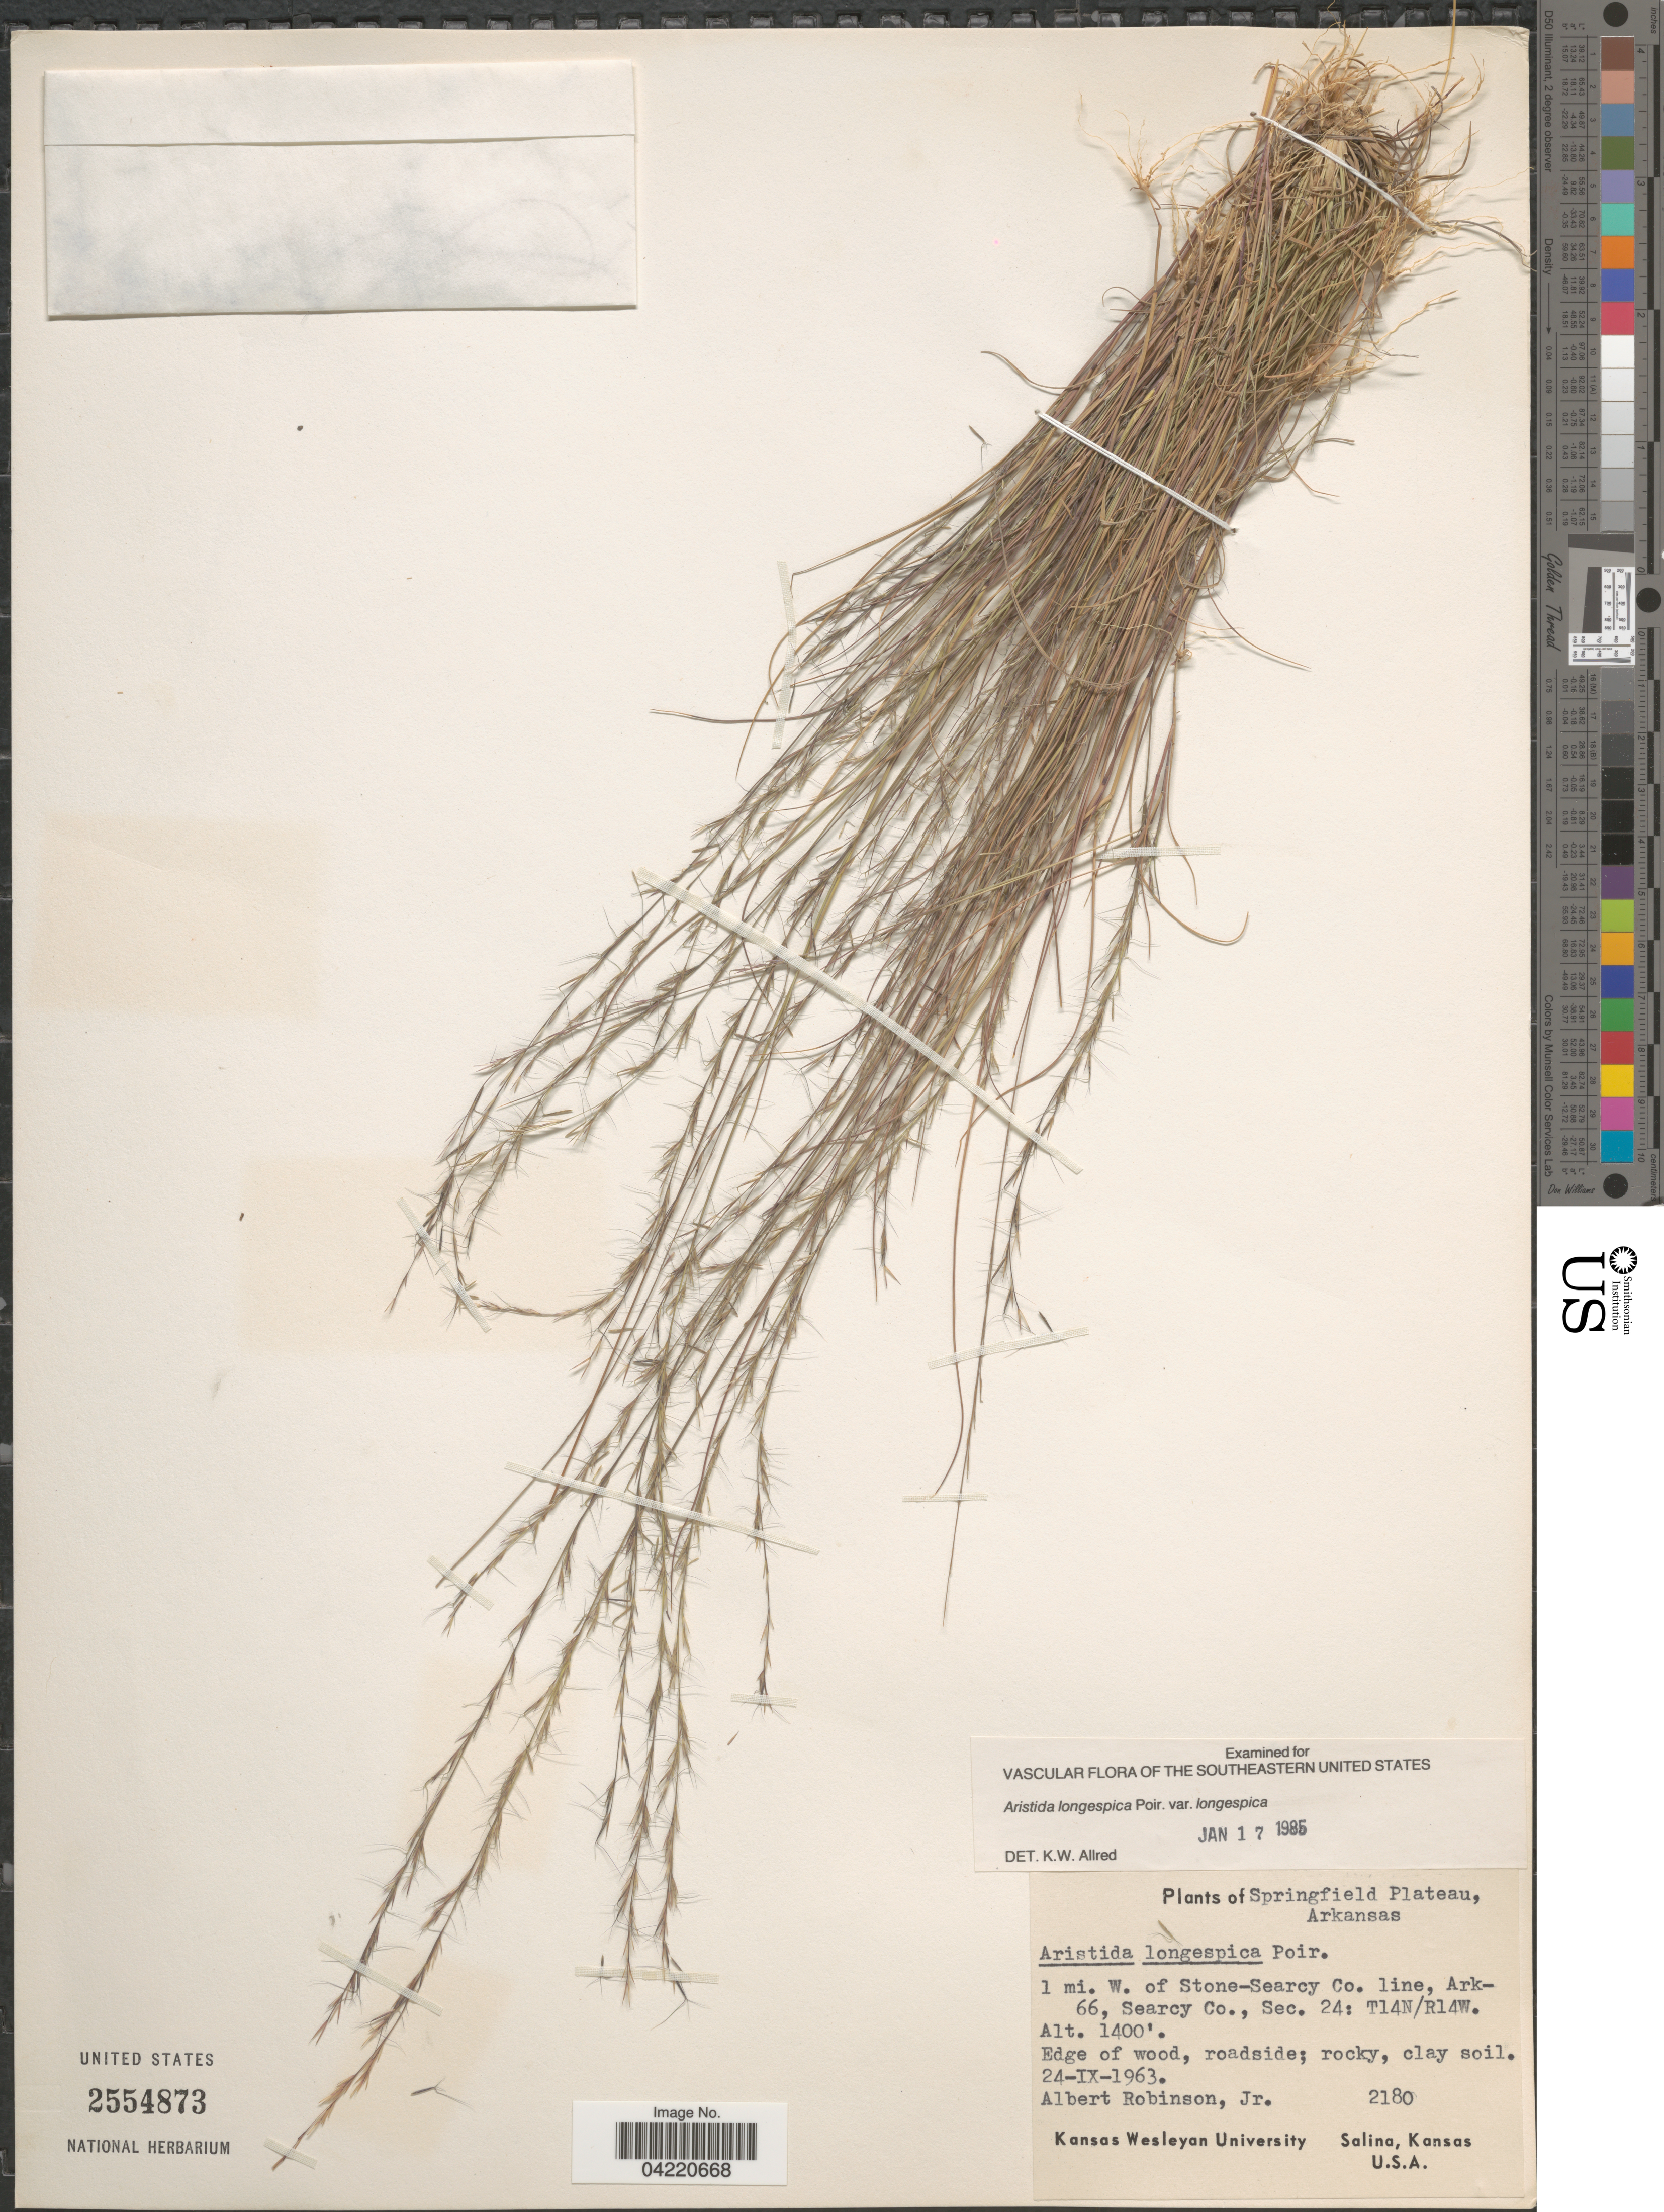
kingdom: Plantae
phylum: Tracheophyta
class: Liliopsida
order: Poales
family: Poaceae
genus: Aristida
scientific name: Aristida longespica var. longespica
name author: Poir.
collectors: A. Robinson Jr.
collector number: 2180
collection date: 1963-09-24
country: United States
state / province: Arkansas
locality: Springfield Plateau. 1 mi. W. of Stone-Searcy Co. line, Ark-66, Searcy Co., Sec. 24: T14N/R14W.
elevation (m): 427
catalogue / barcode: US 2554873